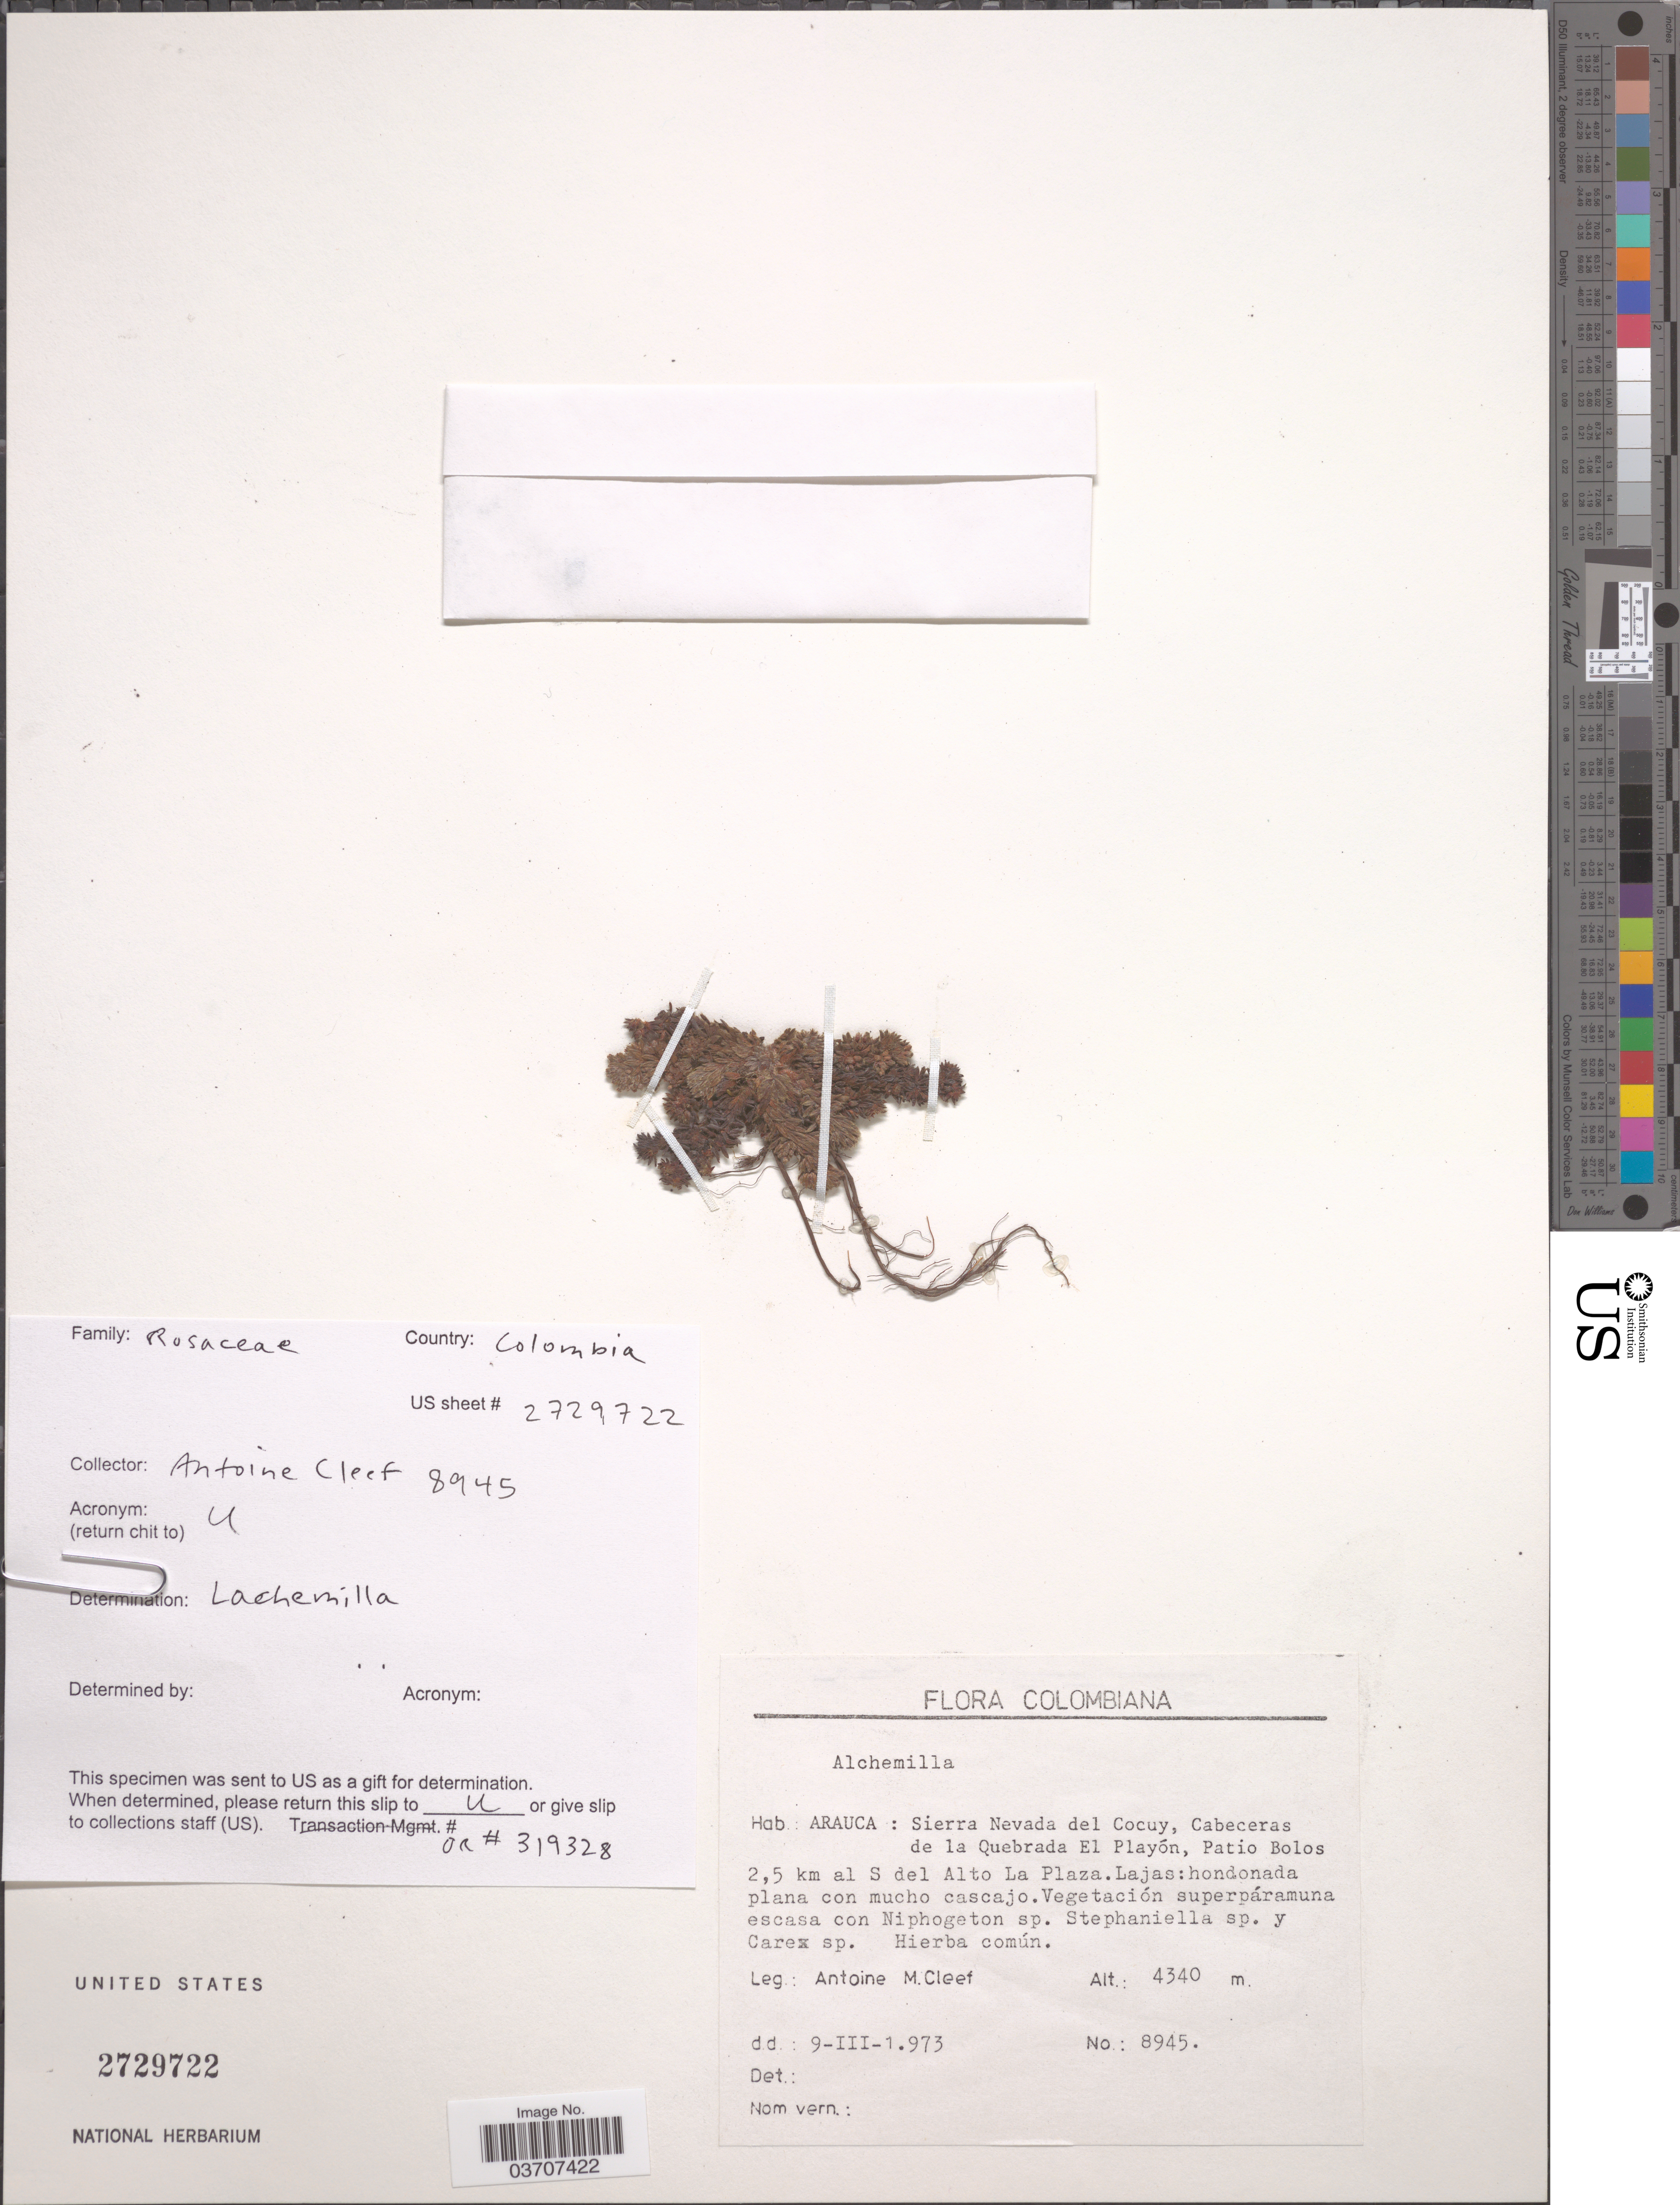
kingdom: Plantae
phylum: Tracheophyta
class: Magnoliopsida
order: Rosales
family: Rosaceae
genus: Lachemilla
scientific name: Lachemilla sp.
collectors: A. M. Cleef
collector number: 8945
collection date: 1973-03-09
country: Colombia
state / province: Arauca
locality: Sierra Nevada del Cocuy, Cabeceras de la Quebrada El Playón, Patio Bolos 2,5 km al S del Alto La Plaza. Lajas.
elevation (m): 4340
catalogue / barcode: US 2729722